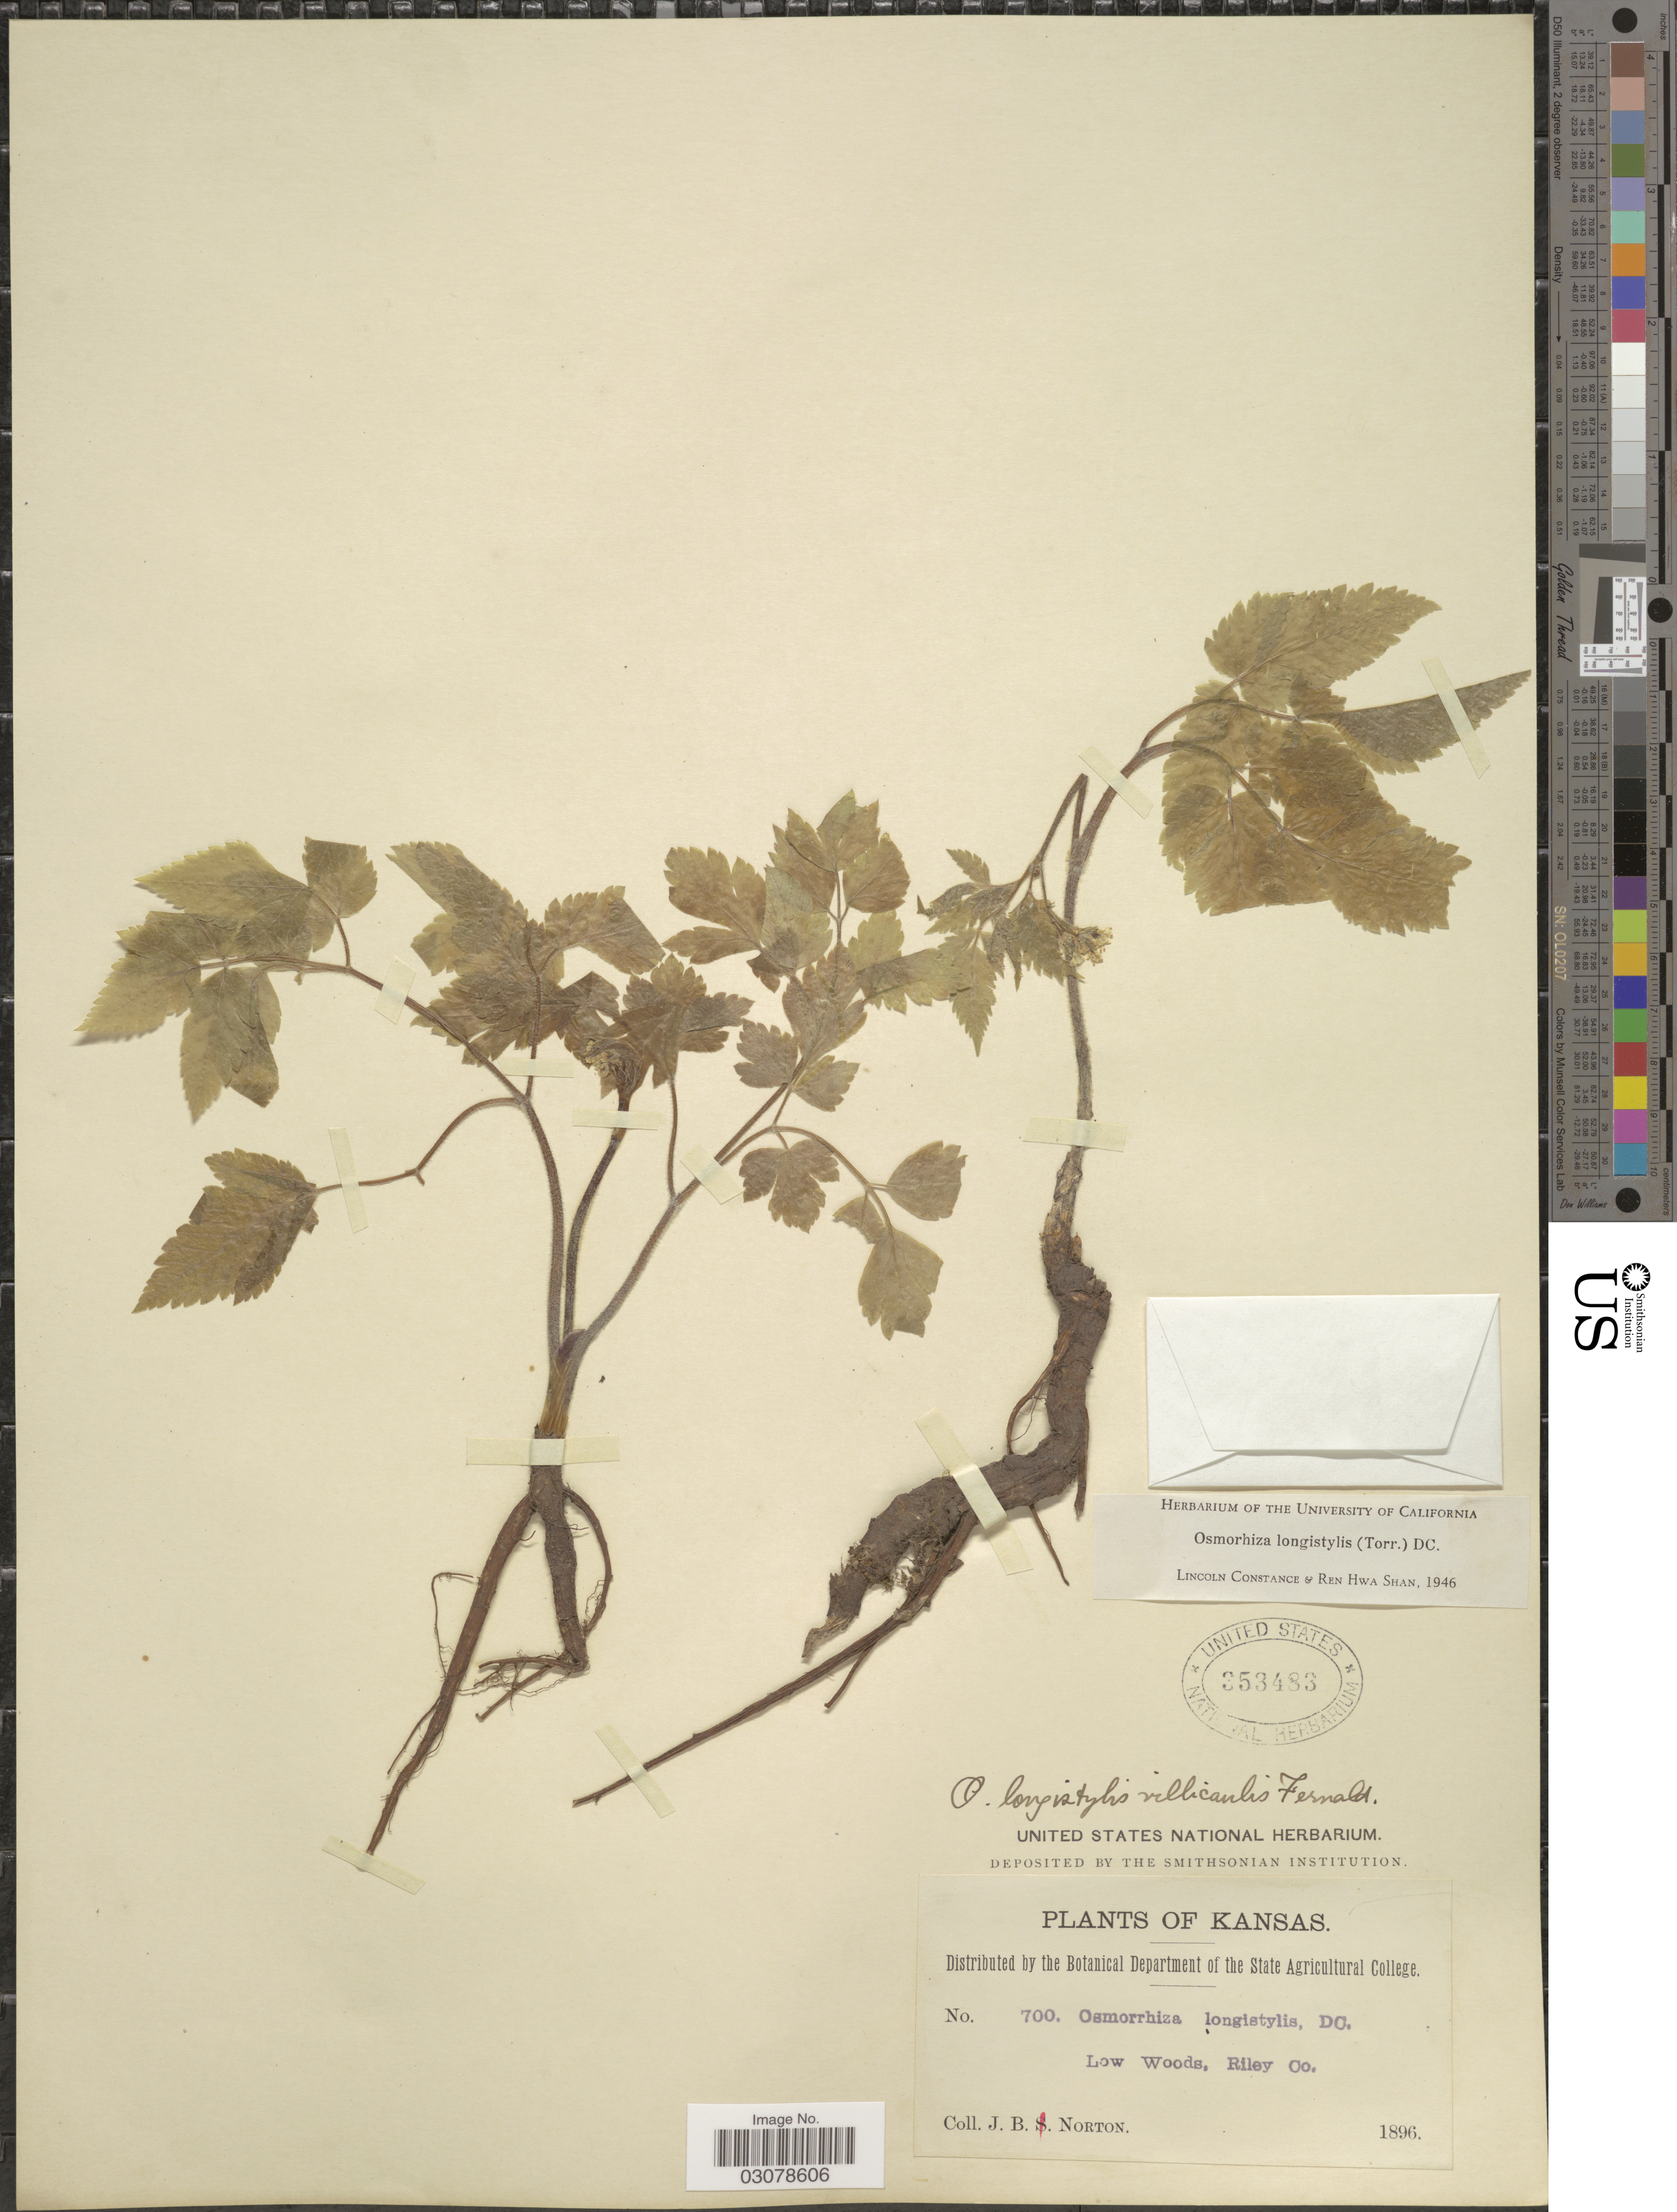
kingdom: Plantae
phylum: Tracheophyta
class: Magnoliopsida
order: Apiales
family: Apiaceae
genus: Osmorhiza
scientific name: Osmorhiza longistylis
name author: (Torr.) DC.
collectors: J. B. Norton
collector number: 700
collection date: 1896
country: United States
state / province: Kansas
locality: Low Woods, Riley Co.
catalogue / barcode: US 353483